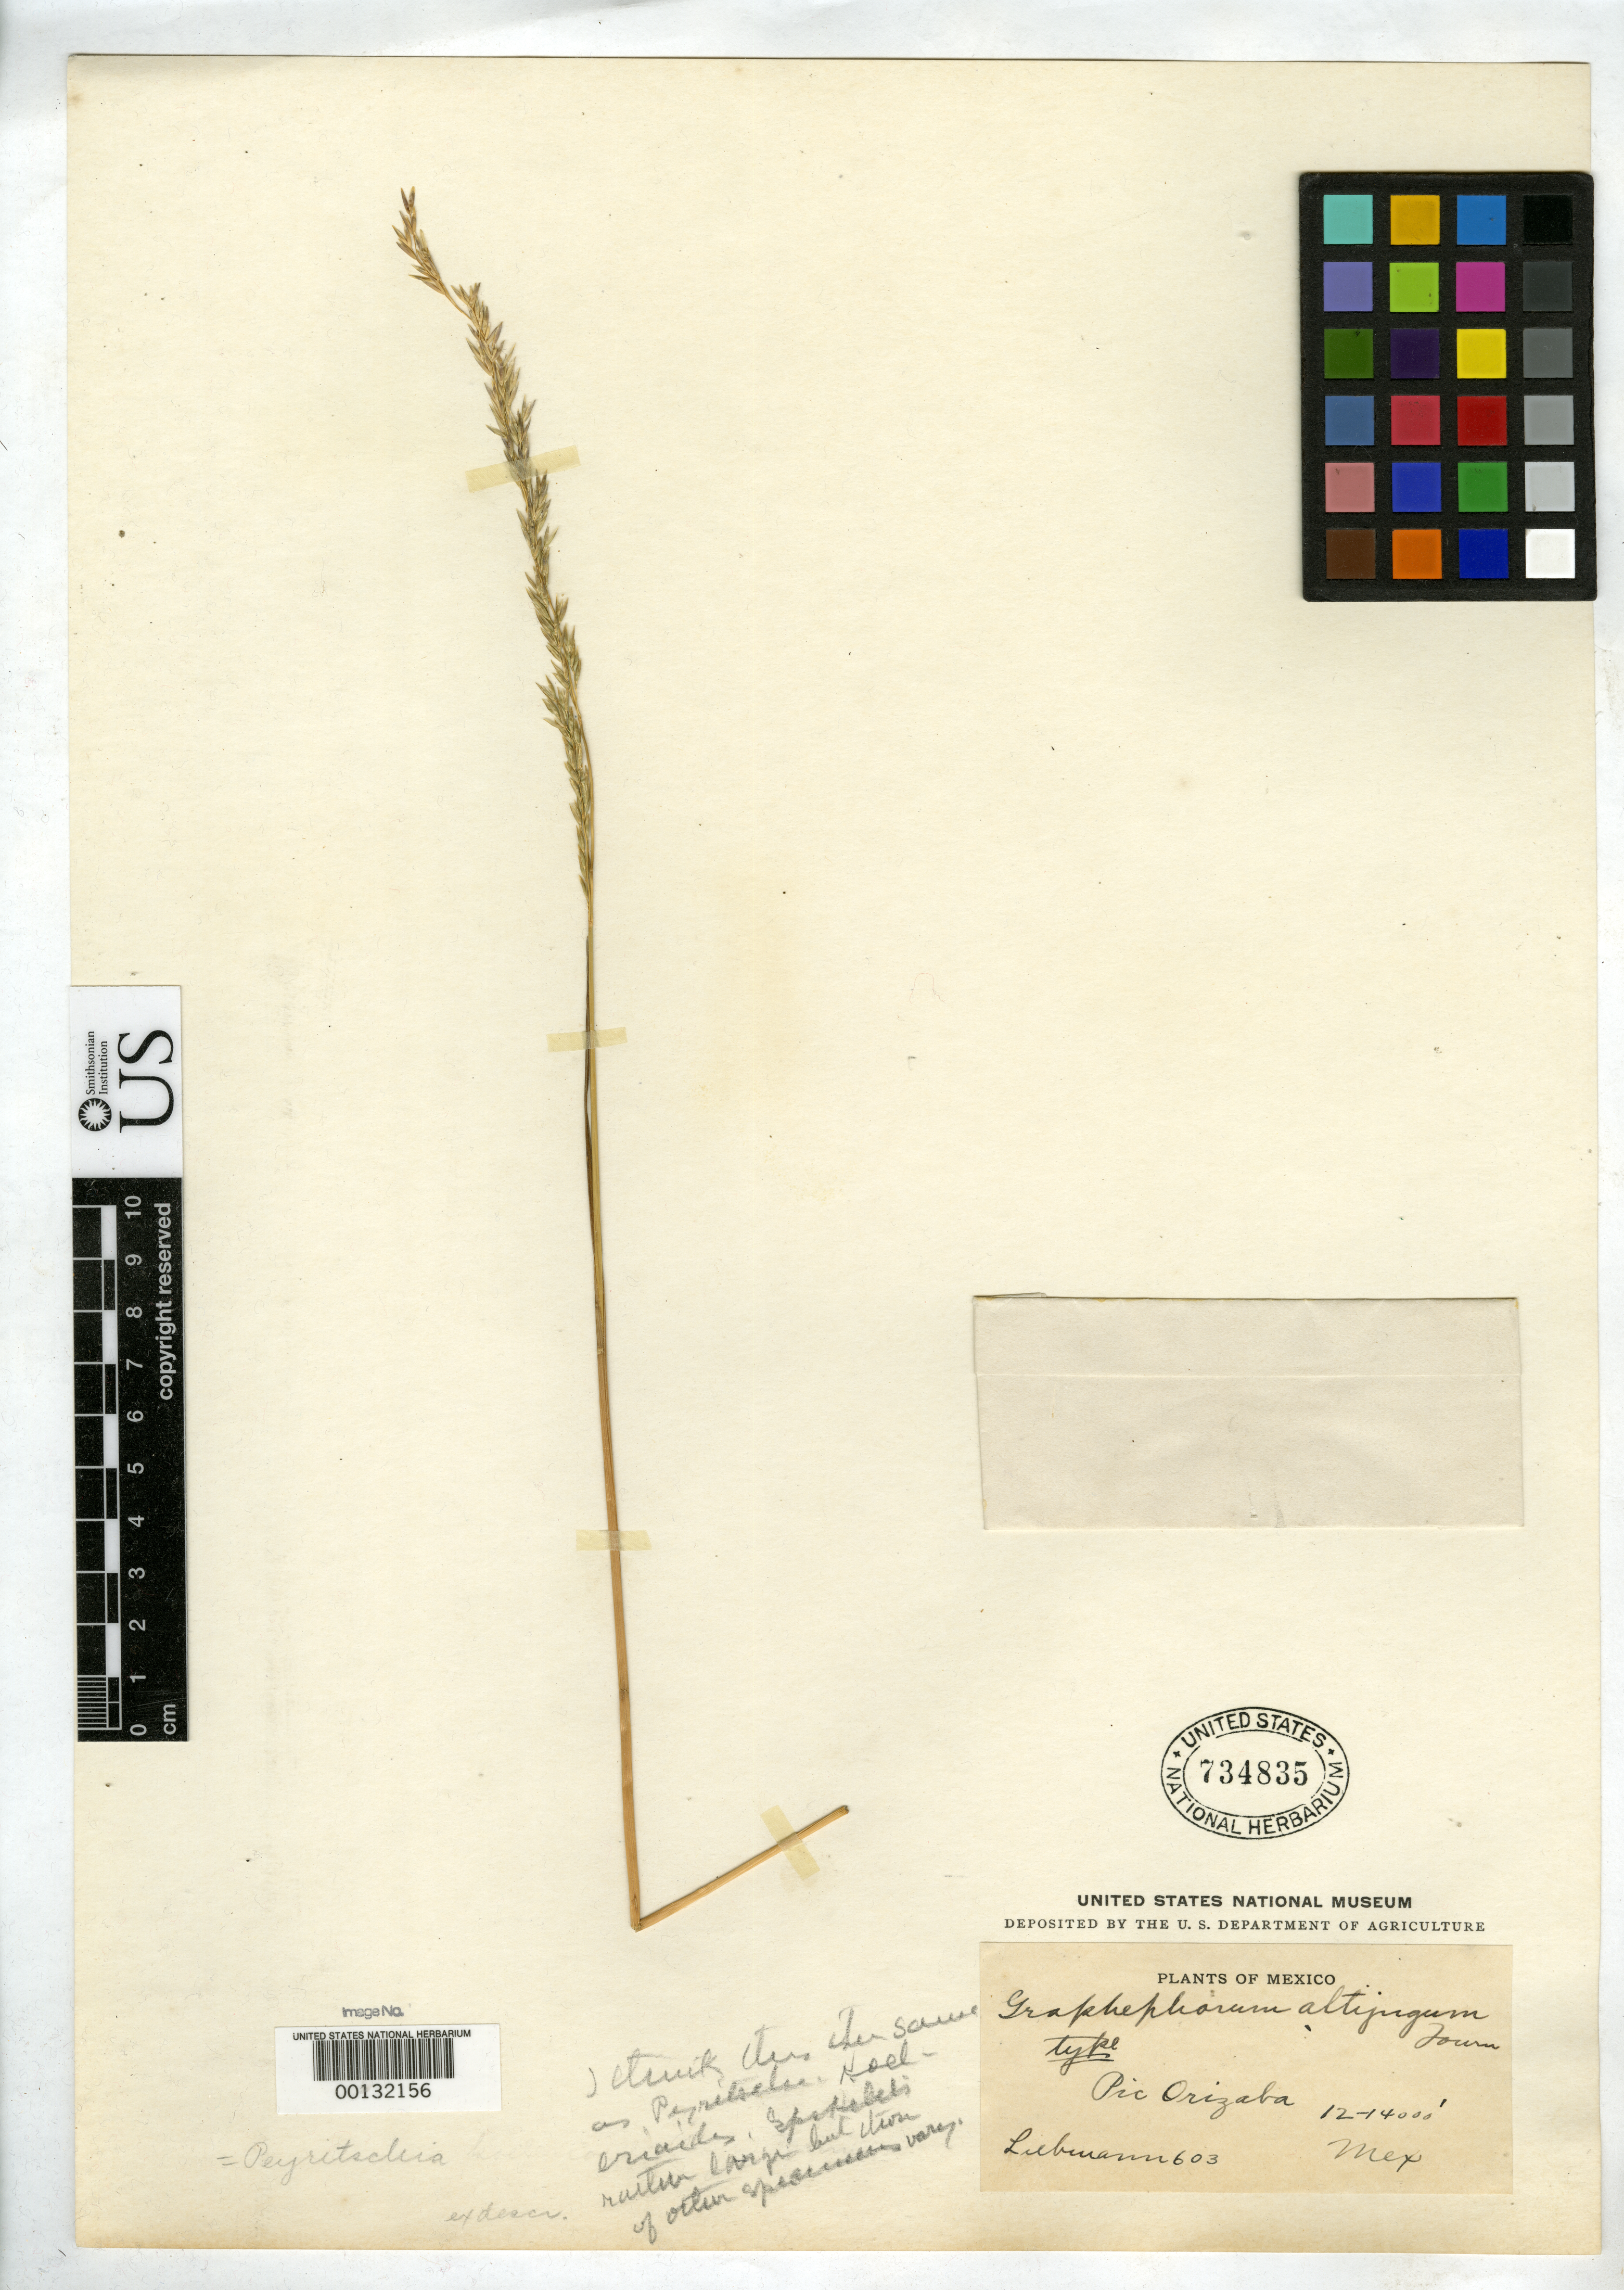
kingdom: Plantae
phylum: Tracheophyta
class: Liliopsida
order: Poales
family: Poaceae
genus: Graphephorum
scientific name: Graphephorum altijugum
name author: E. Fourn.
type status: Isotype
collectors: F. M. Liebmann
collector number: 603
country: Mexico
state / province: Veracruz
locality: Pic Orizaba; alt. 12000-14000 ft.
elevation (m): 3658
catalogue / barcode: US 734835